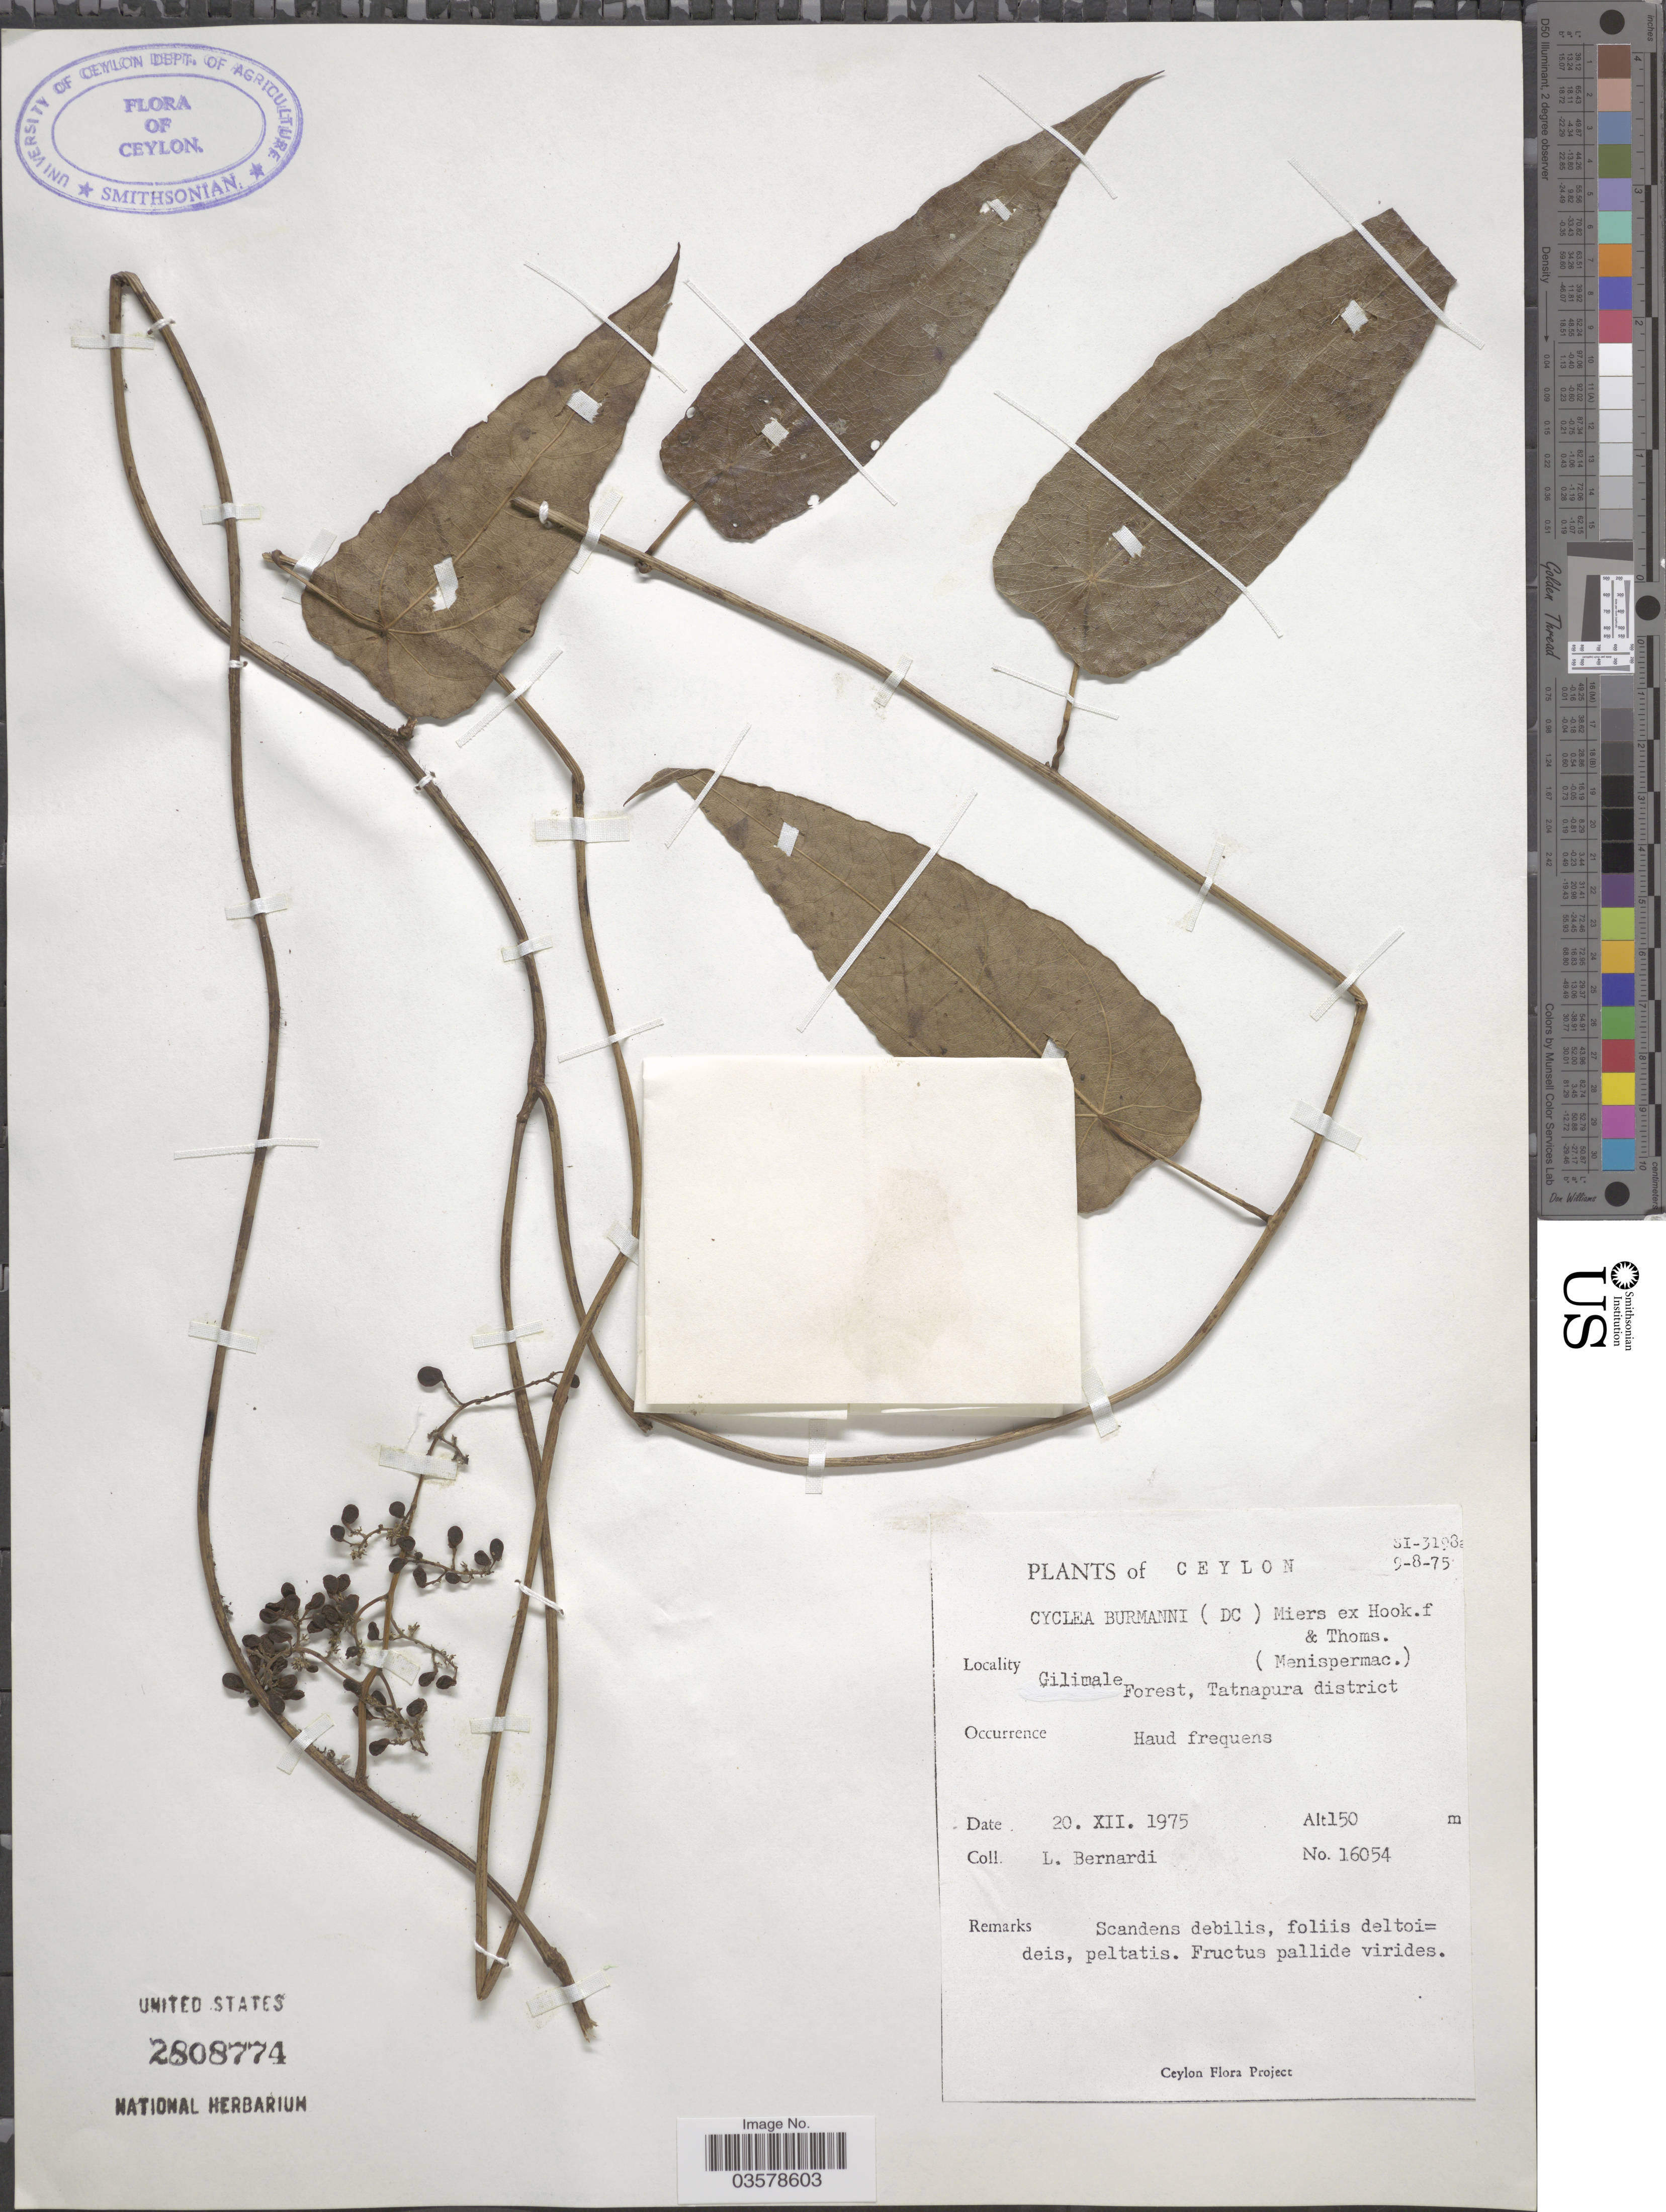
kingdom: Plantae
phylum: Tracheophyta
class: Magnoliopsida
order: Ranunculales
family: Menispermaceae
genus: Cyclea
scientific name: Cyclea peltata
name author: (Lam.) Hook. f. & Thomson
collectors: L. Bernardi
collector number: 16054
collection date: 1975-12-20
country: Sri Lanka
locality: Ceylon. Gilimale Forest, Tatnapura district.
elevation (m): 150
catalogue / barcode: US 2808774